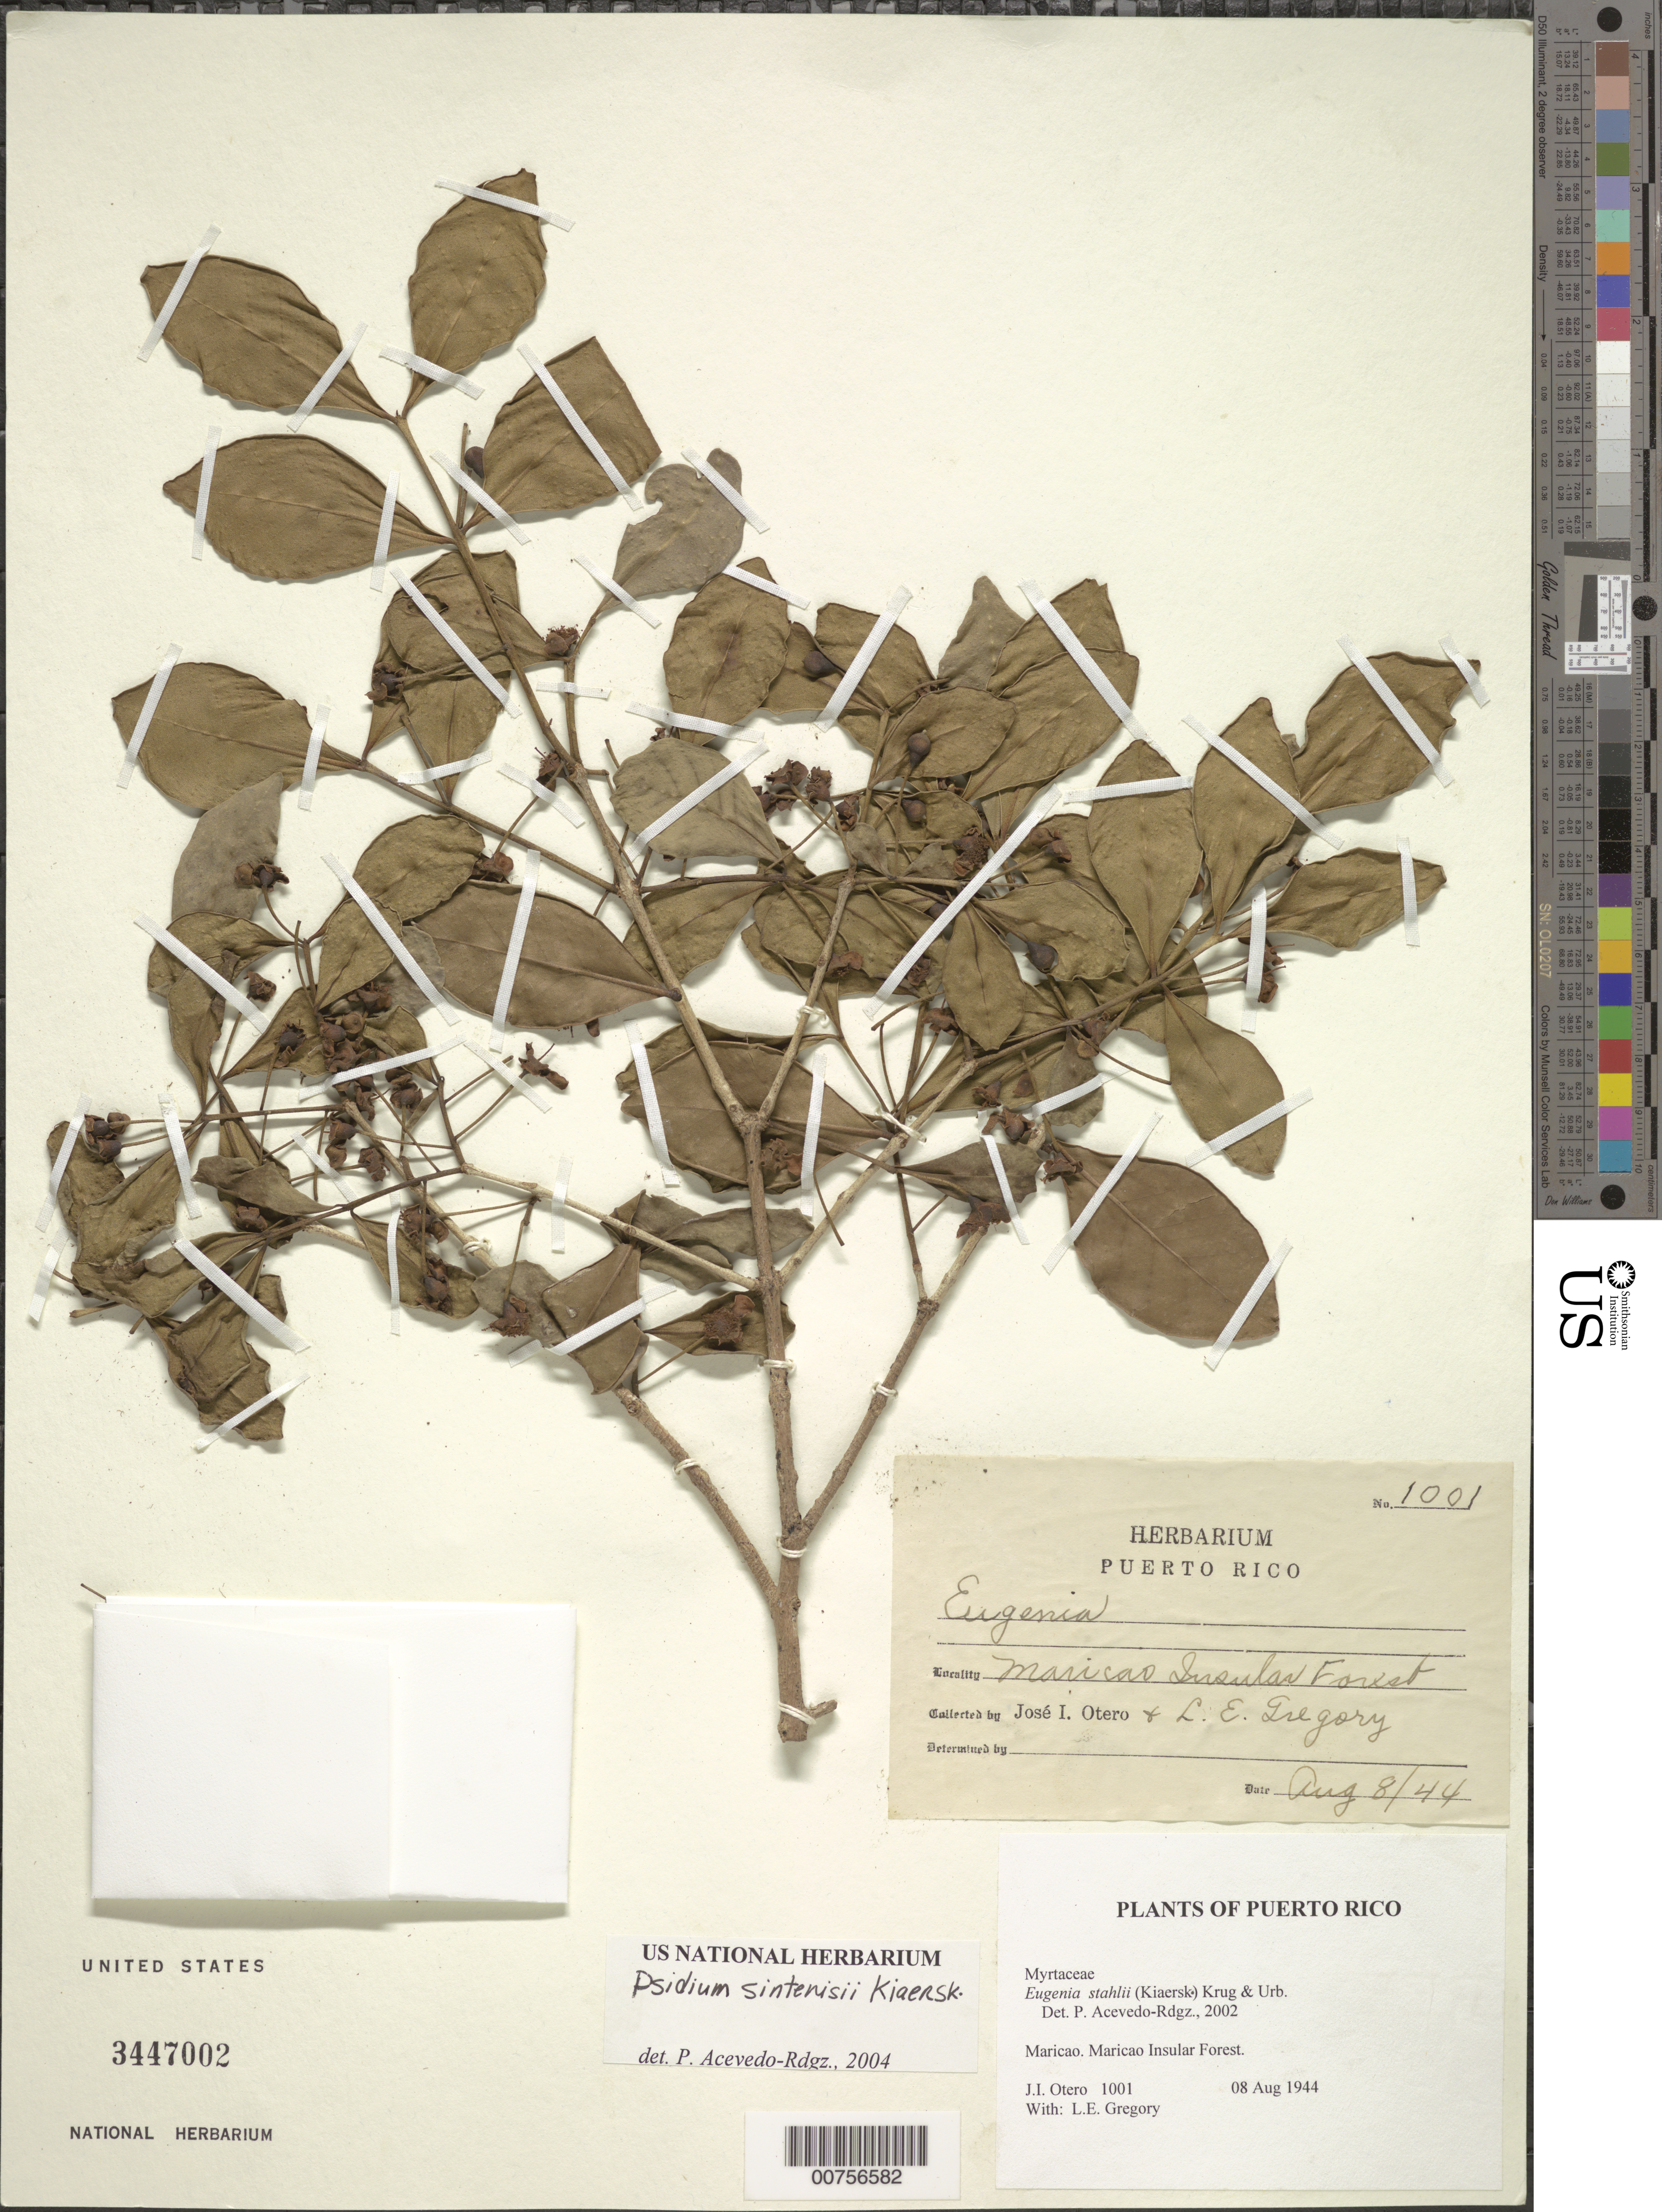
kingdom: Plantae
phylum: Tracheophyta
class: Magnoliopsida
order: Myrtales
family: Myrtaceae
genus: Psidium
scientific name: Psidium sintenisii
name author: (Kiaersk.) Alain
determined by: Acevedo-Rodríguez, P., (BOT), Smithsonian Institution - National Museum of Natural History (UNITED STATES)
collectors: J. Otero & L. E. Gregory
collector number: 1001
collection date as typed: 08 Aug 1944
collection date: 1944-08-08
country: Puerto Rico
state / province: Maricao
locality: Maricao. Maricao Insular Forest.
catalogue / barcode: US 3447002